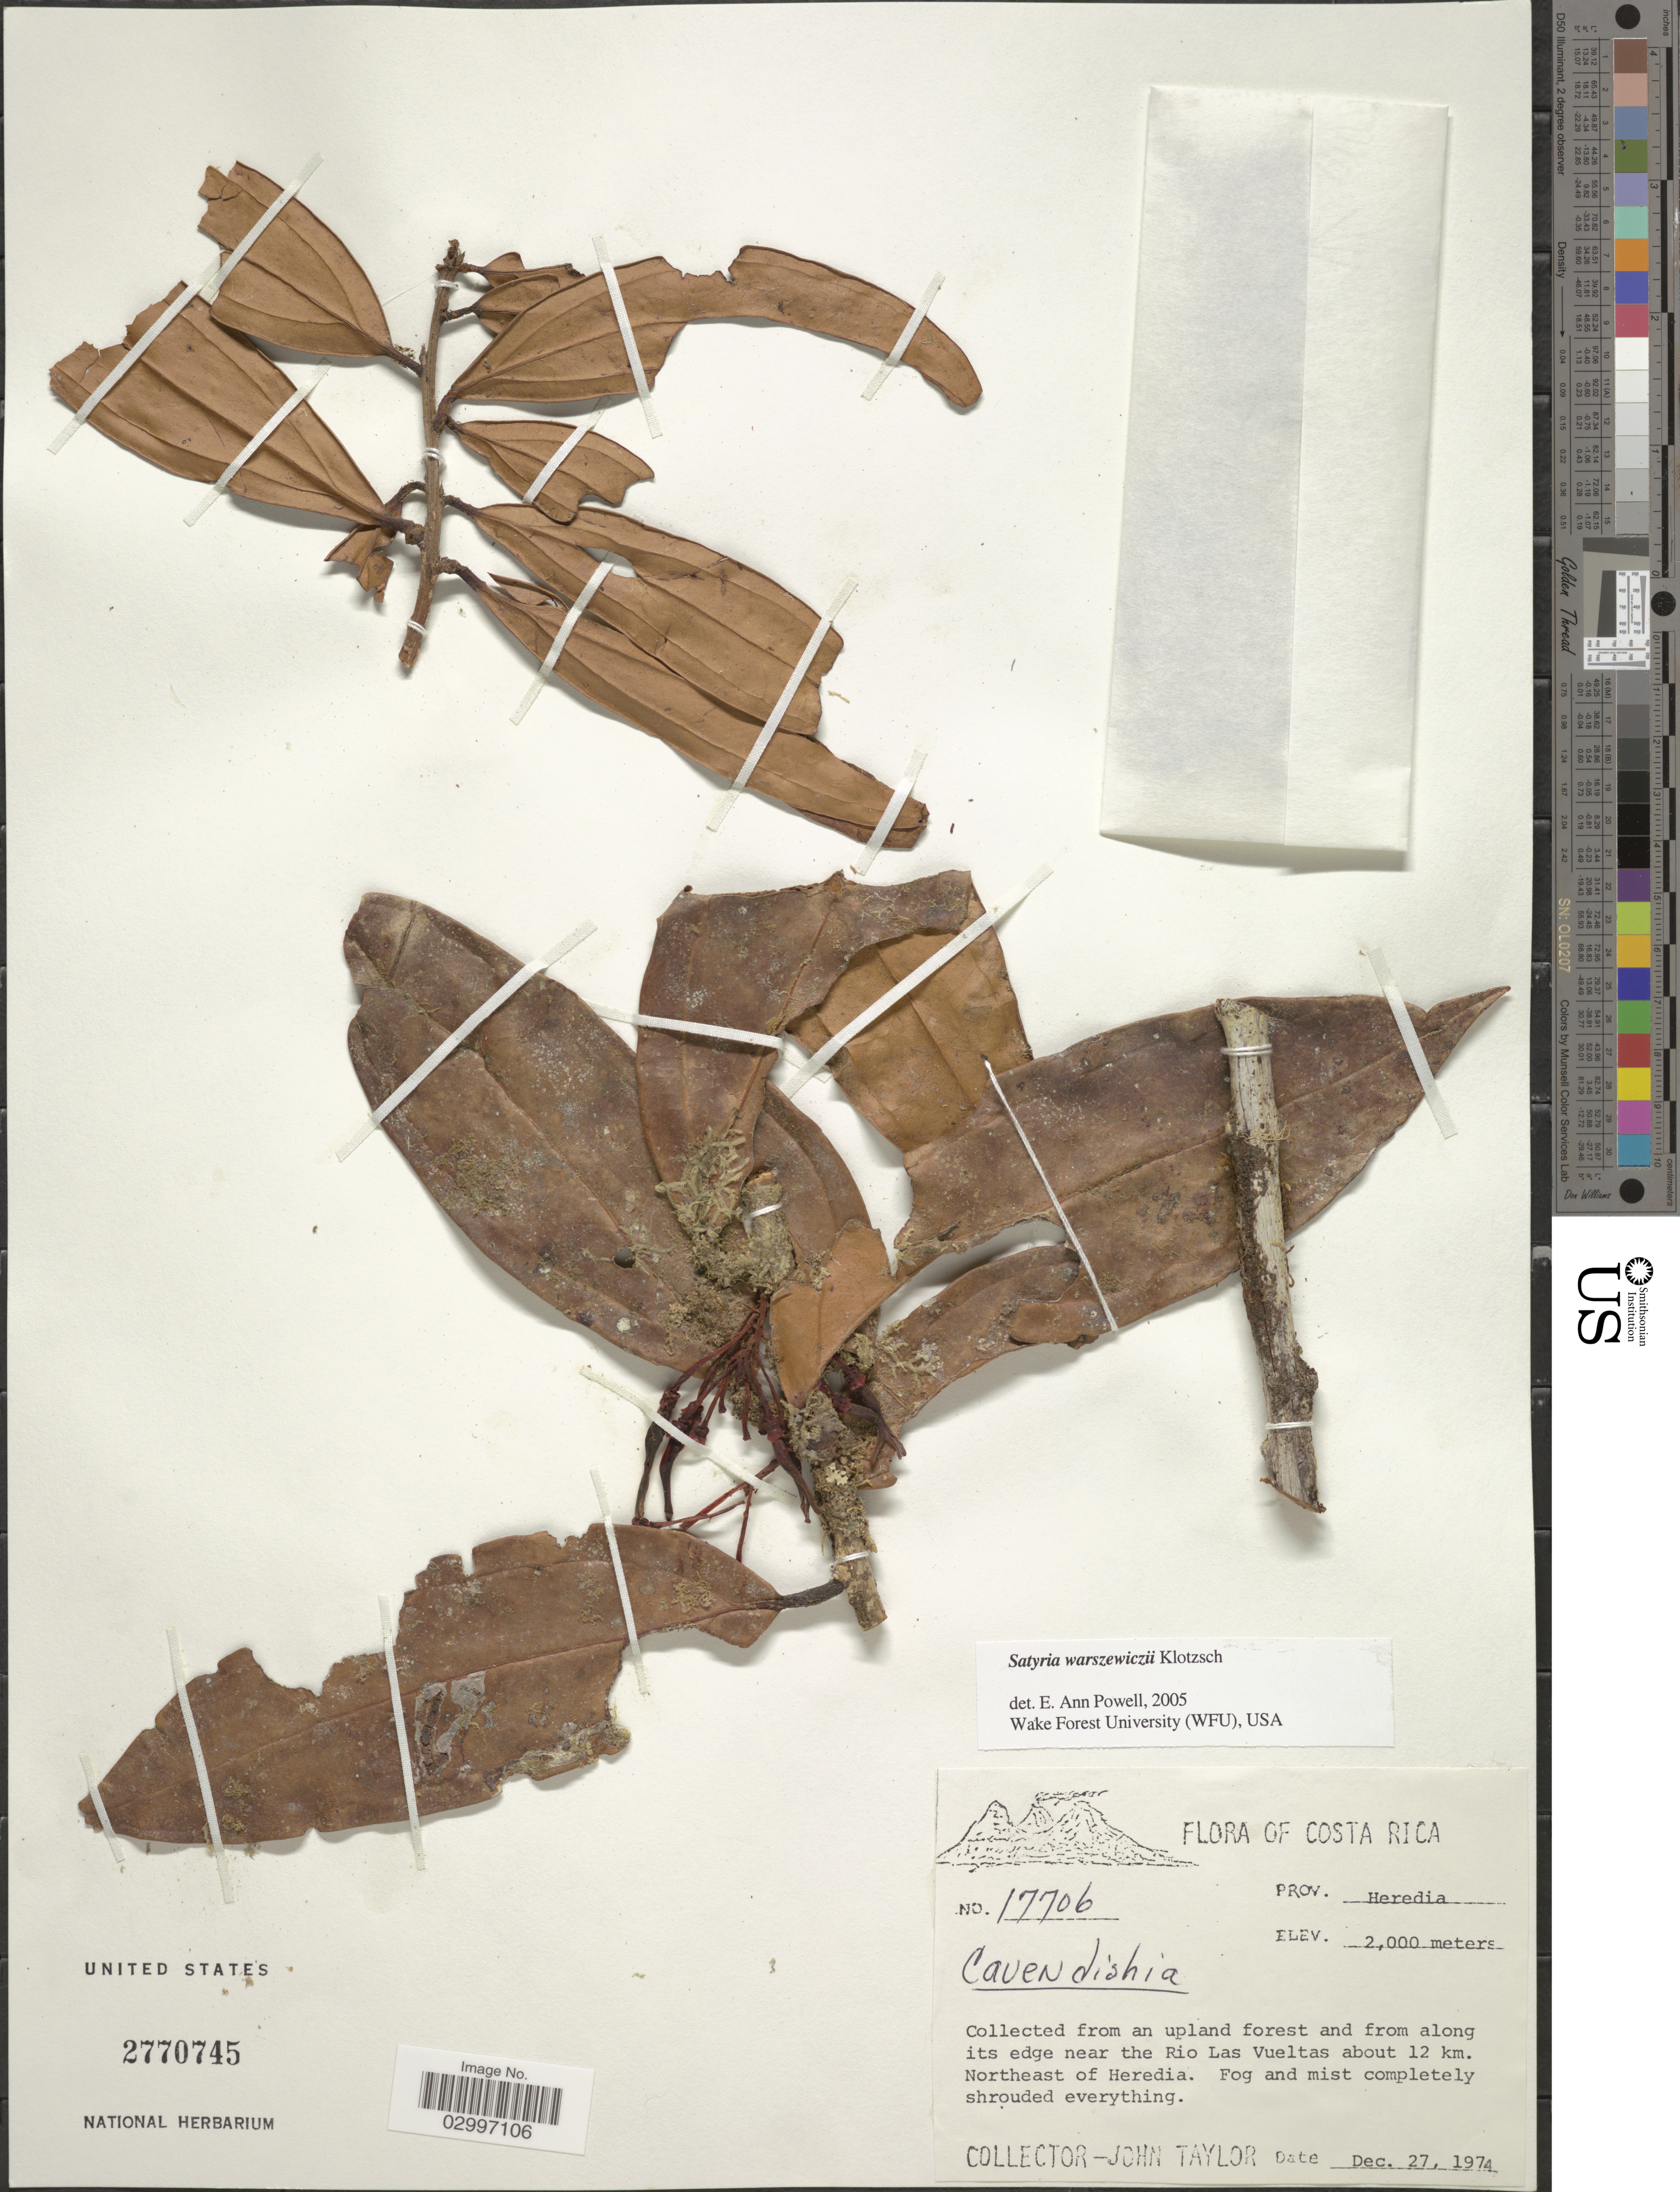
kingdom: Plantae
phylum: Tracheophyta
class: Magnoliopsida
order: Ericales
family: Ericaceae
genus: Satyria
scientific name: Satyria warszewiczii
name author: Klotzsch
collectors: J. Taylor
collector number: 17706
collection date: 1974-12-27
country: Costa Rica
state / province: Heredia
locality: From an upland forest and from along its edge near the Rio Las Vueltas about 12 km. Northeast of Heredia.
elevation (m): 2000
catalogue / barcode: US 2770745